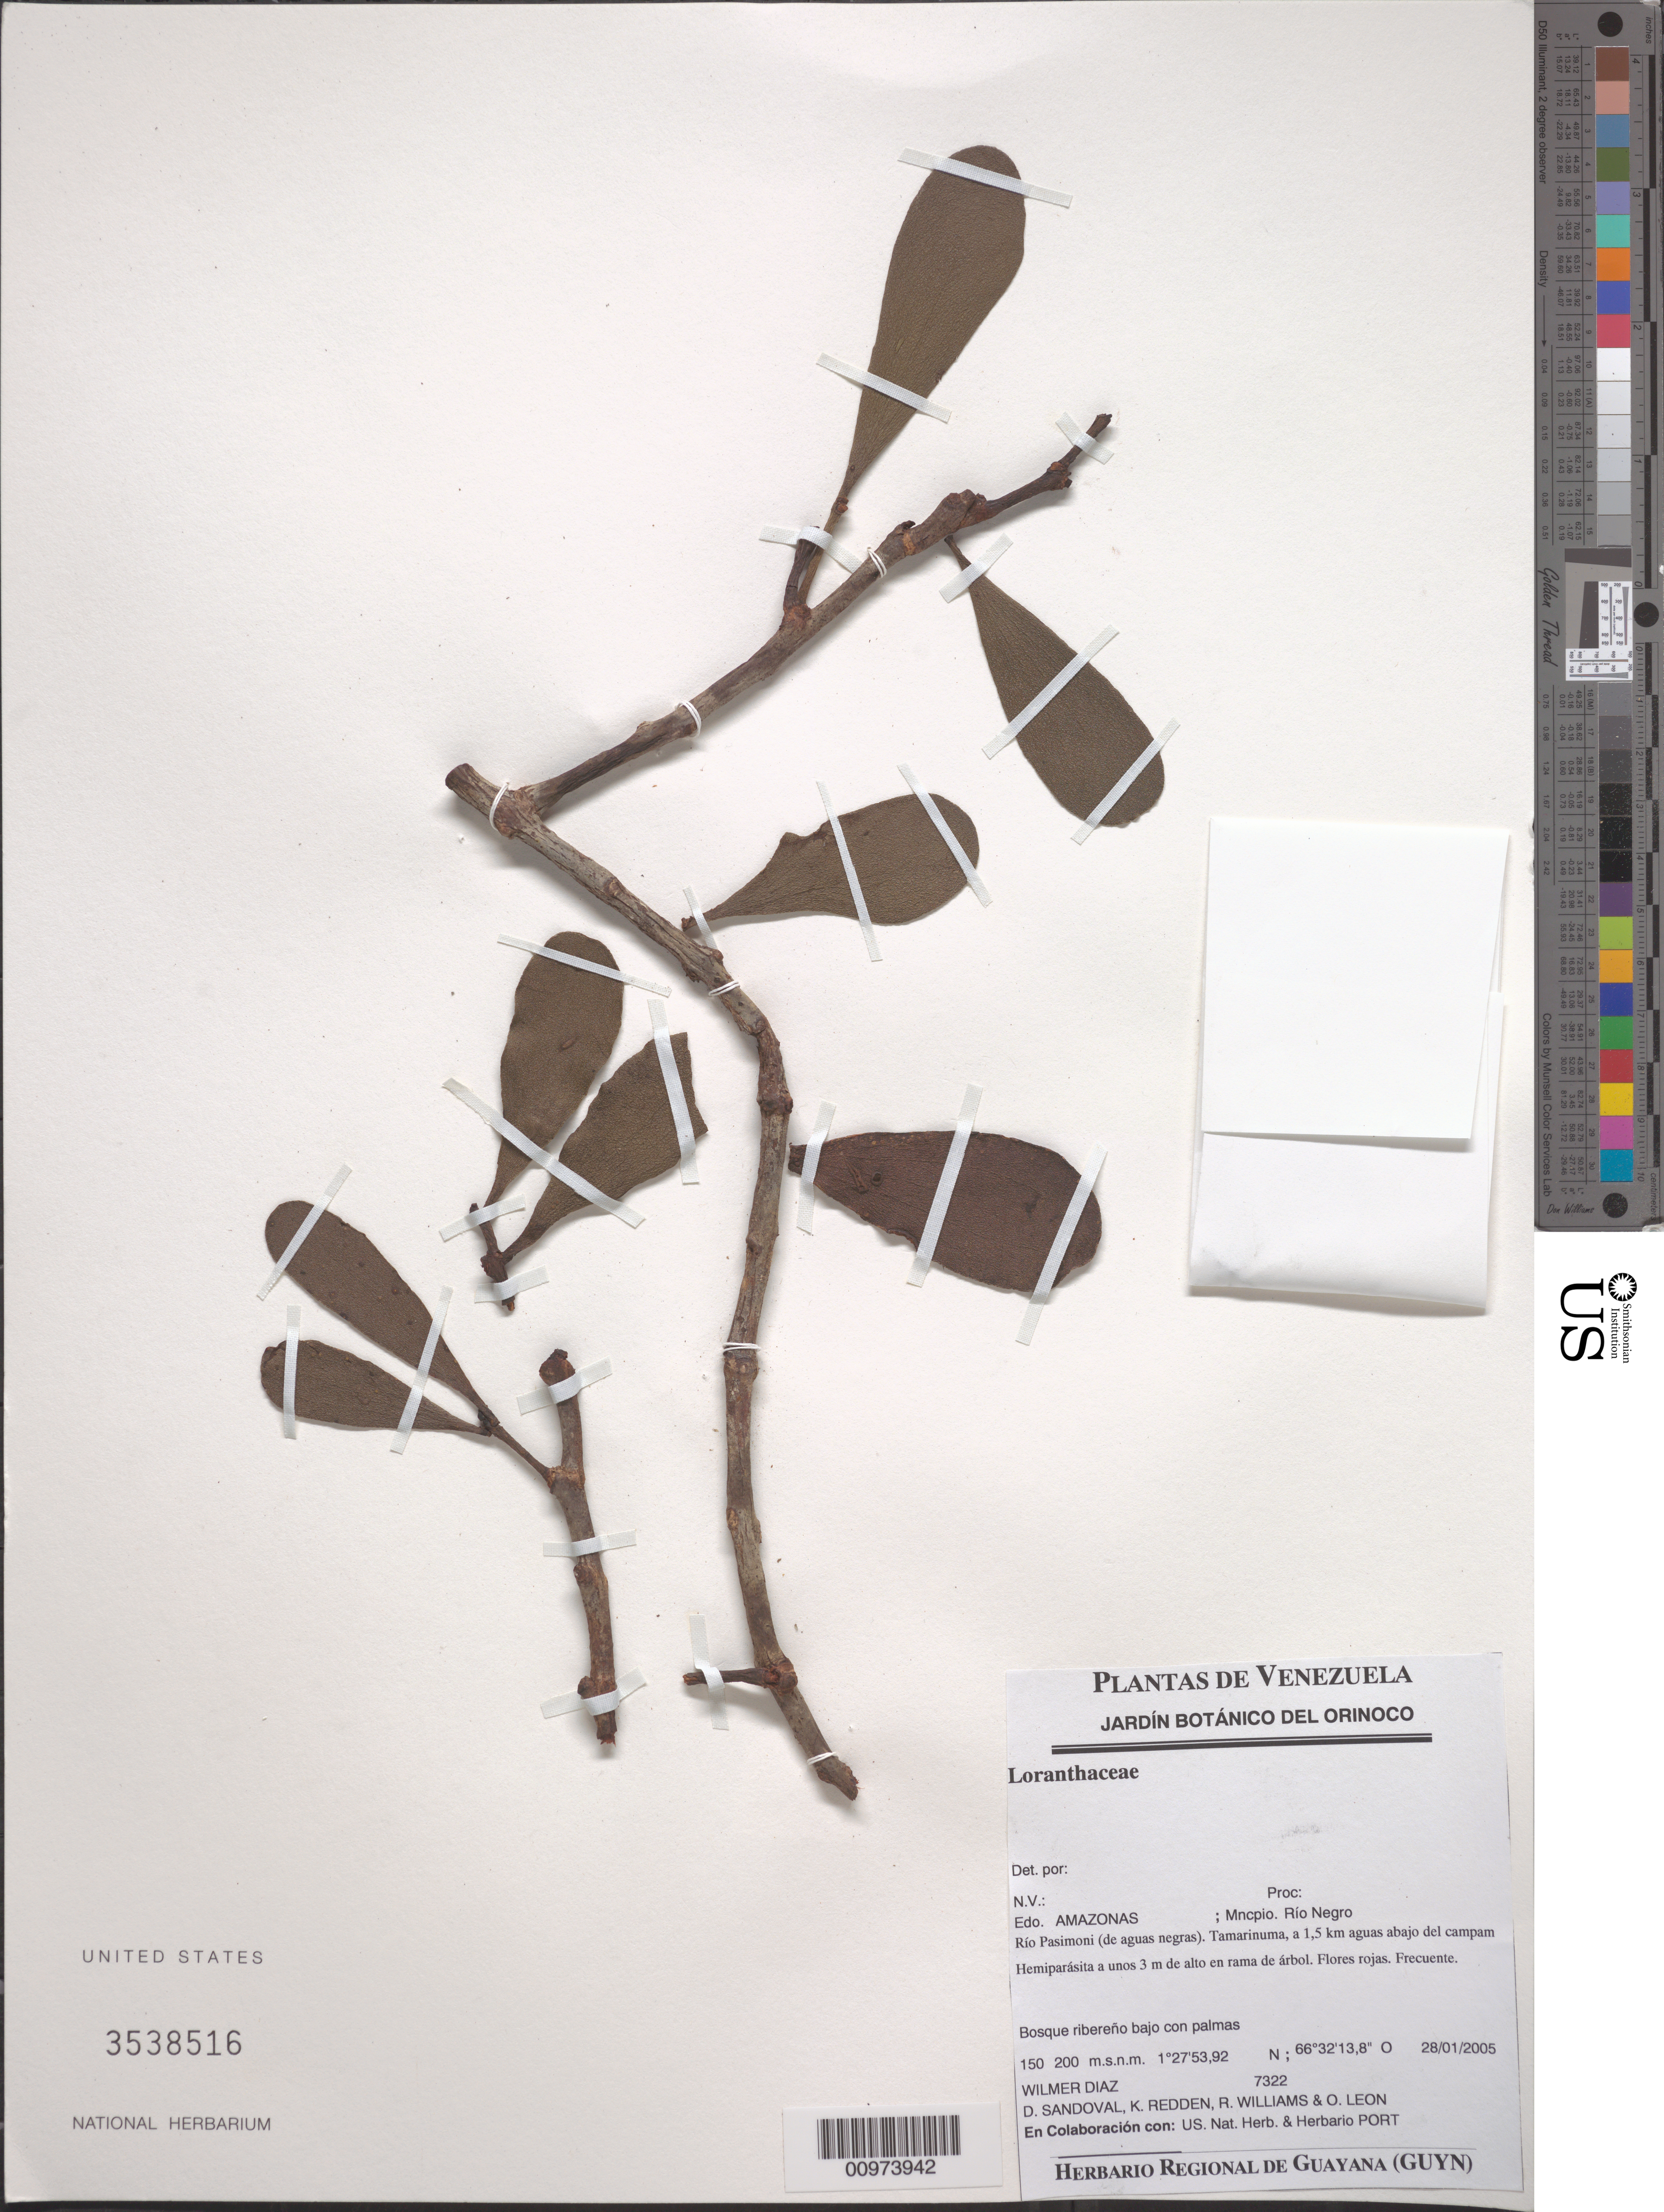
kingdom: Plantae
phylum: Tracheophyta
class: Magnoliopsida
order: Santalales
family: Loranthaceae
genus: Psittacanthus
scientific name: Psittacanthus sp.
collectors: W. Díaz P., D. Sandoval, K. M. Redden, R. Williams & O. León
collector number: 7322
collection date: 2005-01-28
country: Venezuela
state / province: Amazonas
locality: Mncpio. Río Negro. Río Pasimoni (de aguas negras). Tamarinuma, a 115 km aguas abajo del campam.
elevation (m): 150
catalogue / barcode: US 3538516